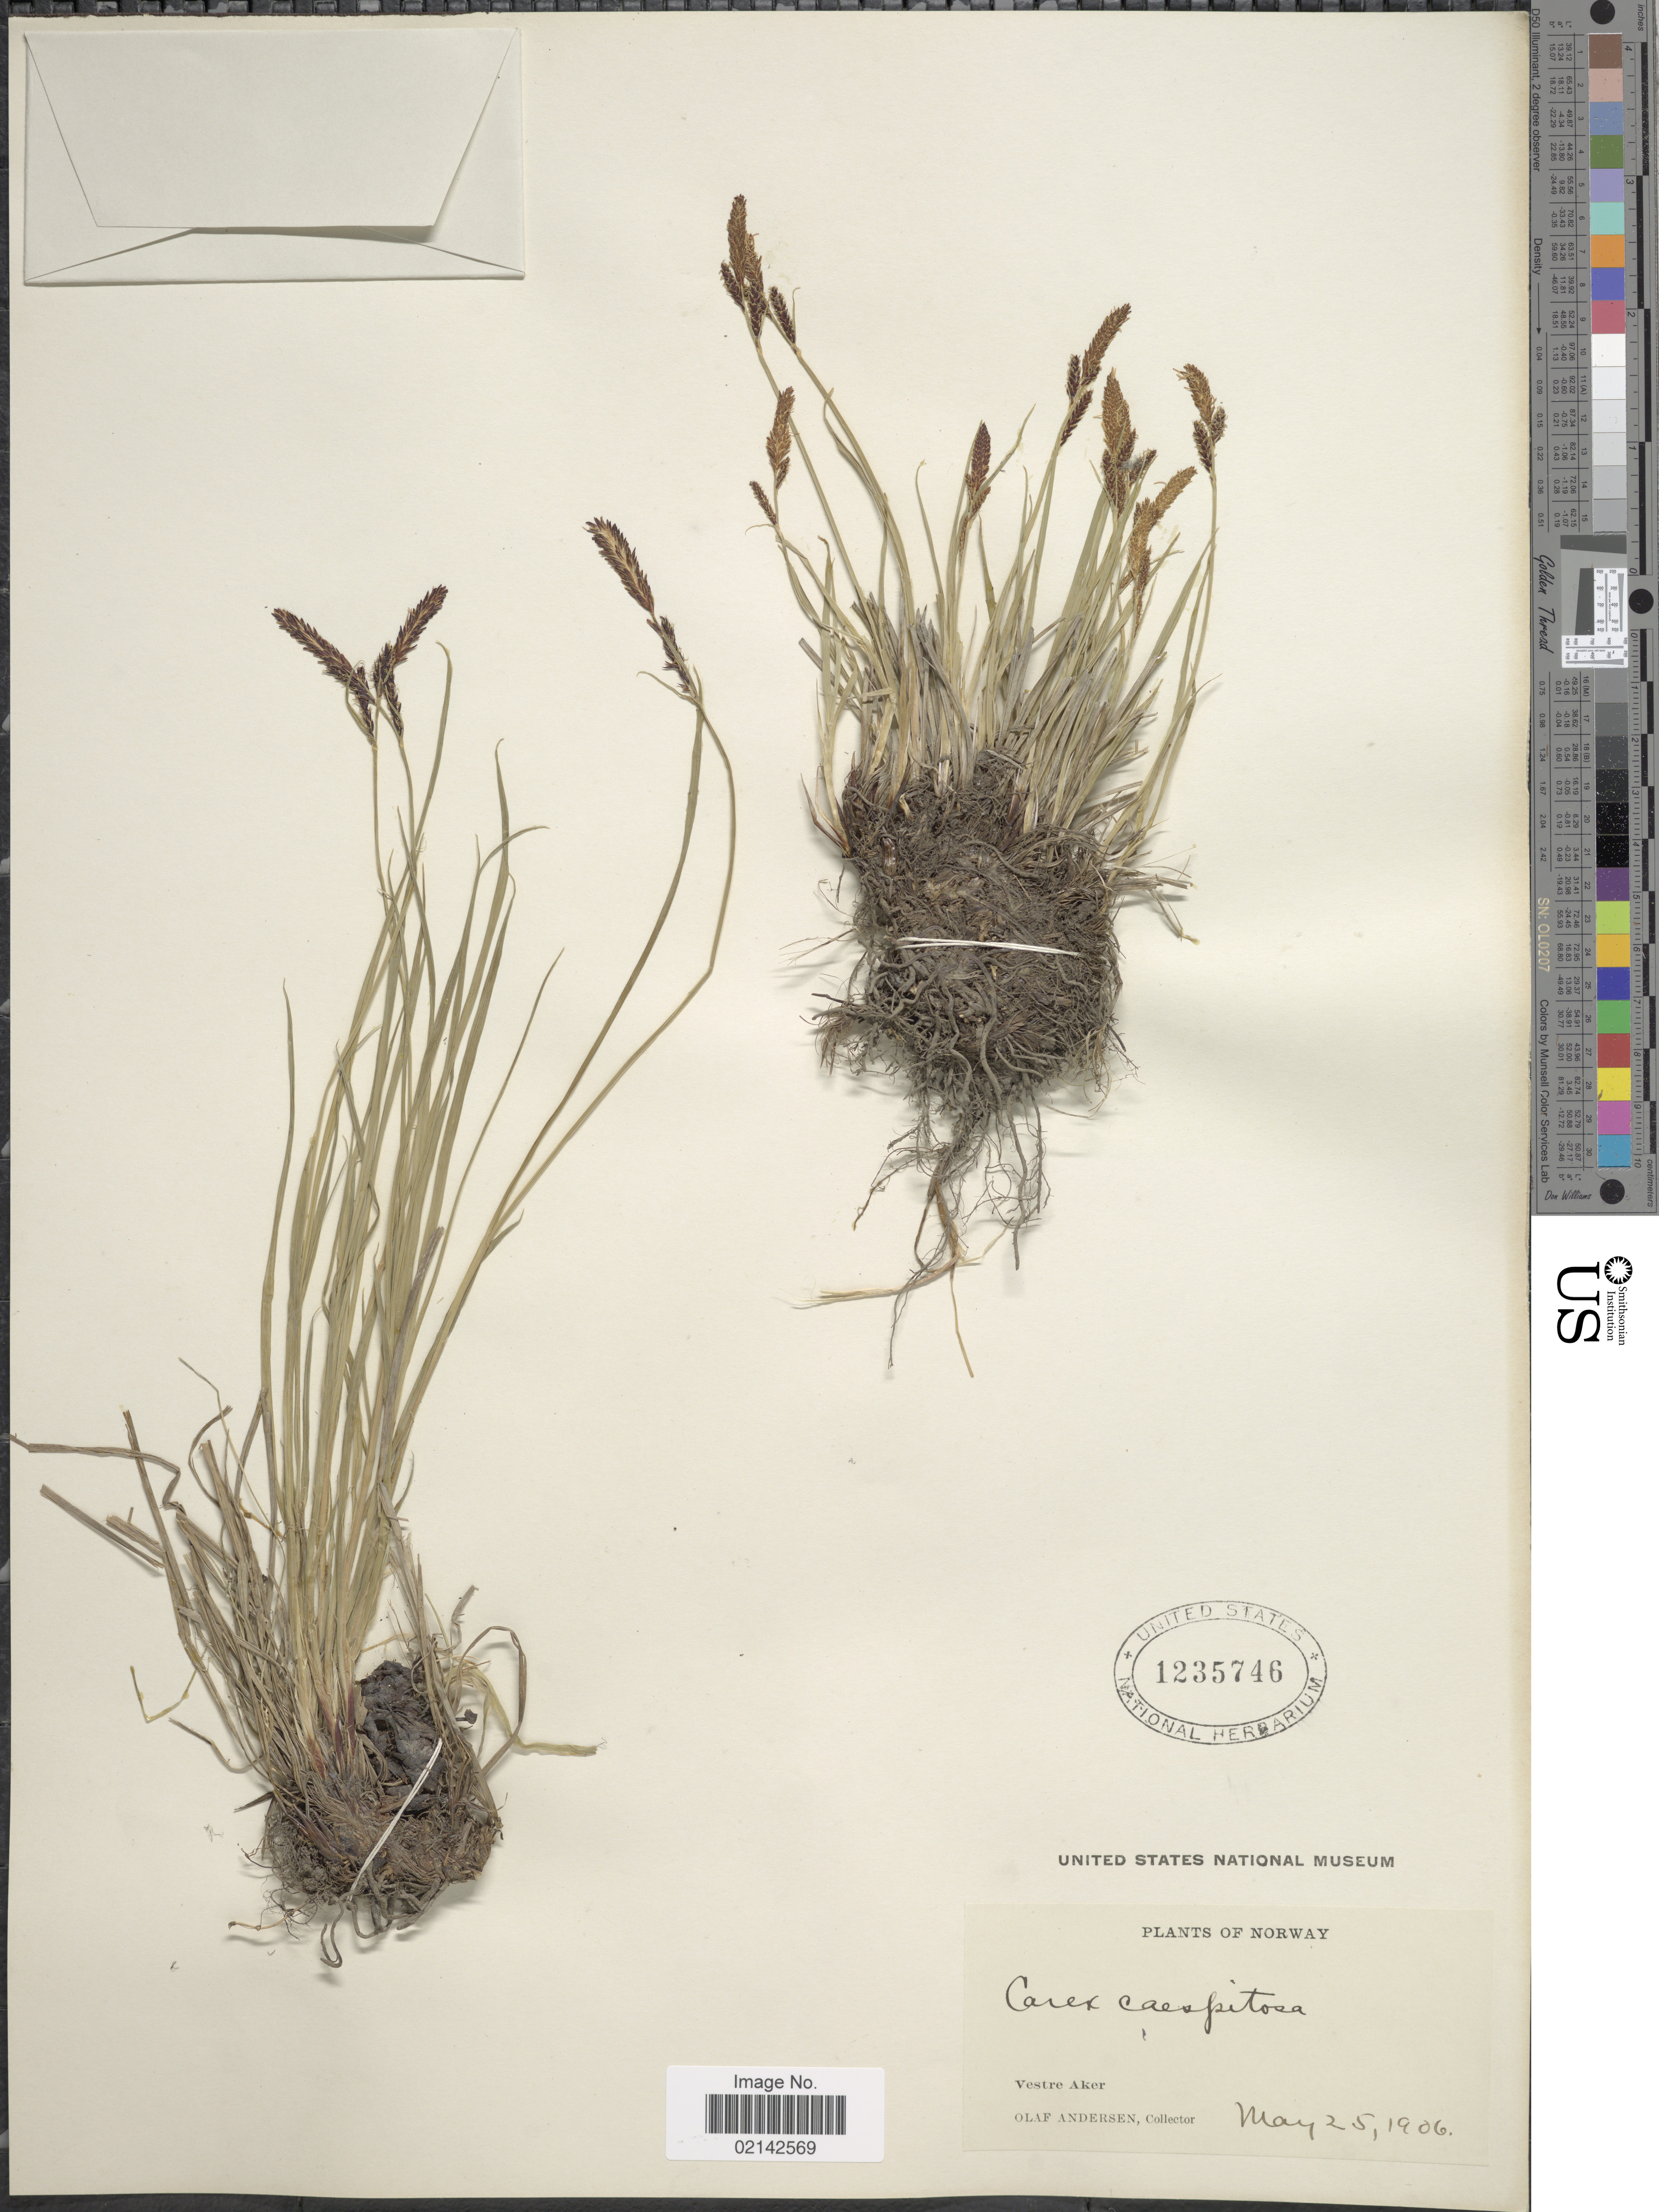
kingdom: Plantae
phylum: Tracheophyta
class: Liliopsida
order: Poales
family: Cyperaceae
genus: Carex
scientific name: Carex cespitosa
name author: L.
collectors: O. Andersen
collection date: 1906-05-25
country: Norway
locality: Vestre Aker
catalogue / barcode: US 123576